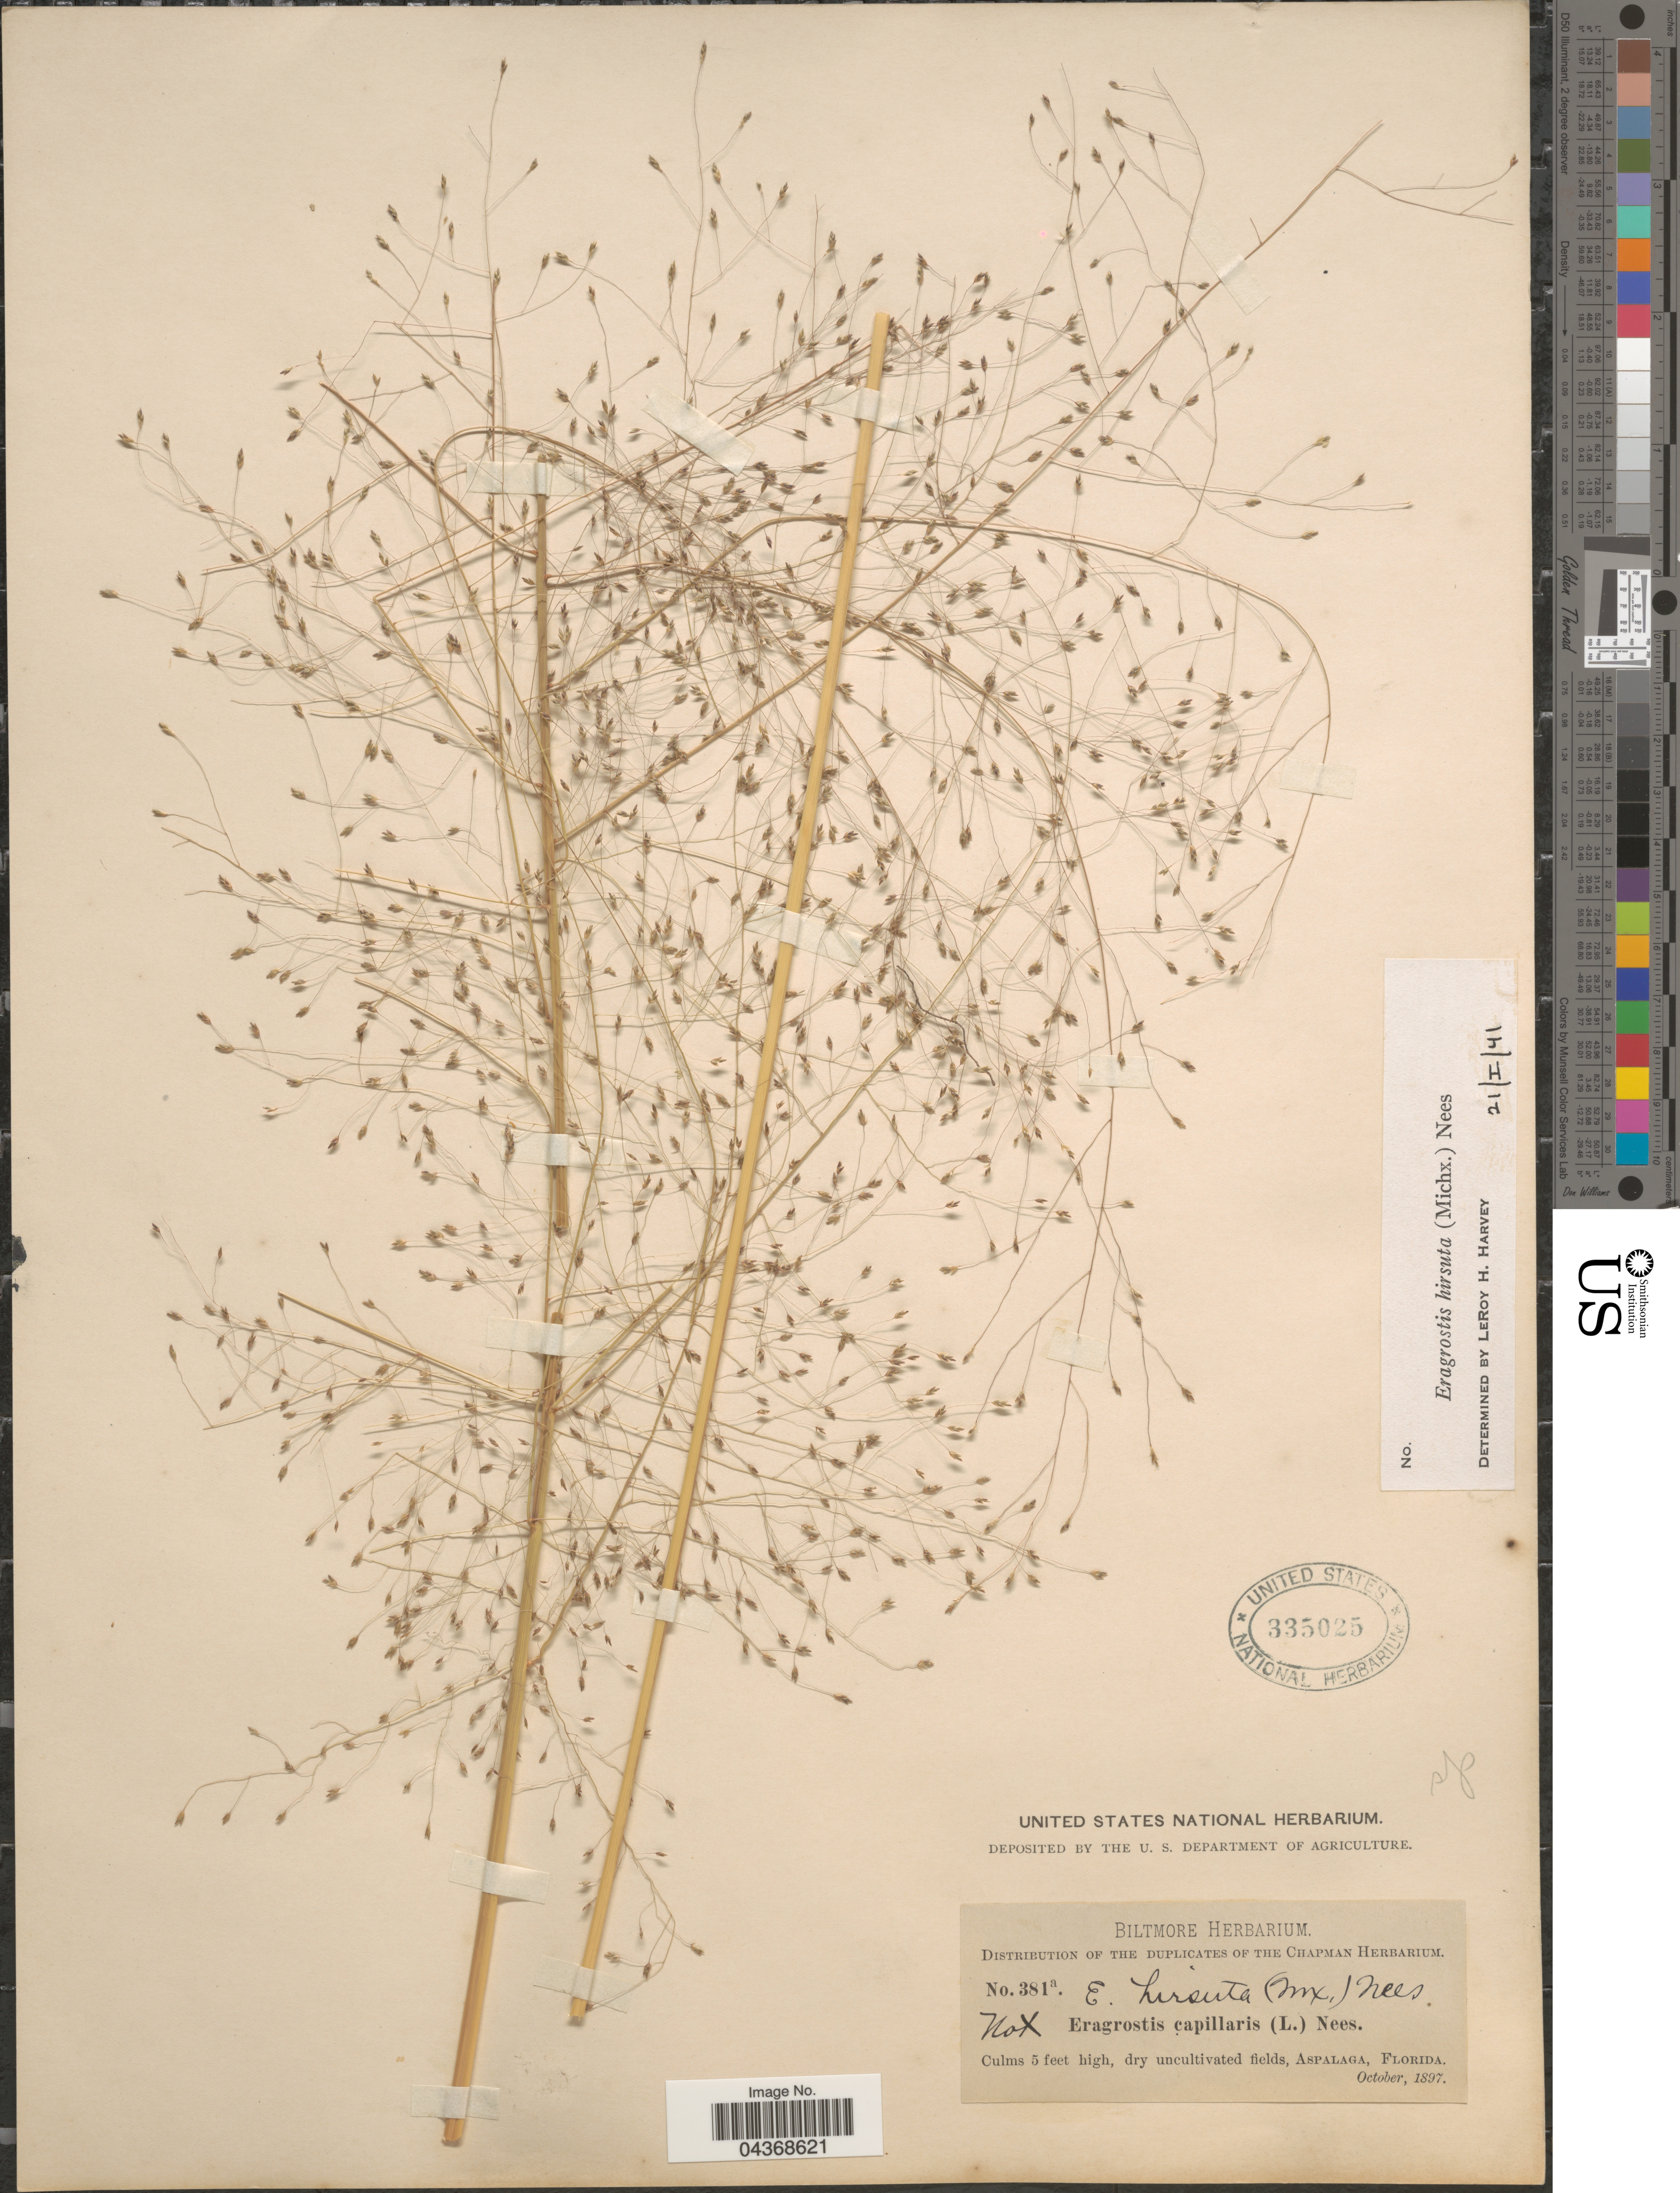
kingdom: Plantae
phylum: Tracheophyta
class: Liliopsida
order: Poales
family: Poaceae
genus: Eragrostis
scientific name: Eragrostis hirsuta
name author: (Michx.) Nees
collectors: ex herb. Biltmore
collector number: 381a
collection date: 1897-10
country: United States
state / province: Florida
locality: Aspalaga.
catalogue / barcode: US 335025